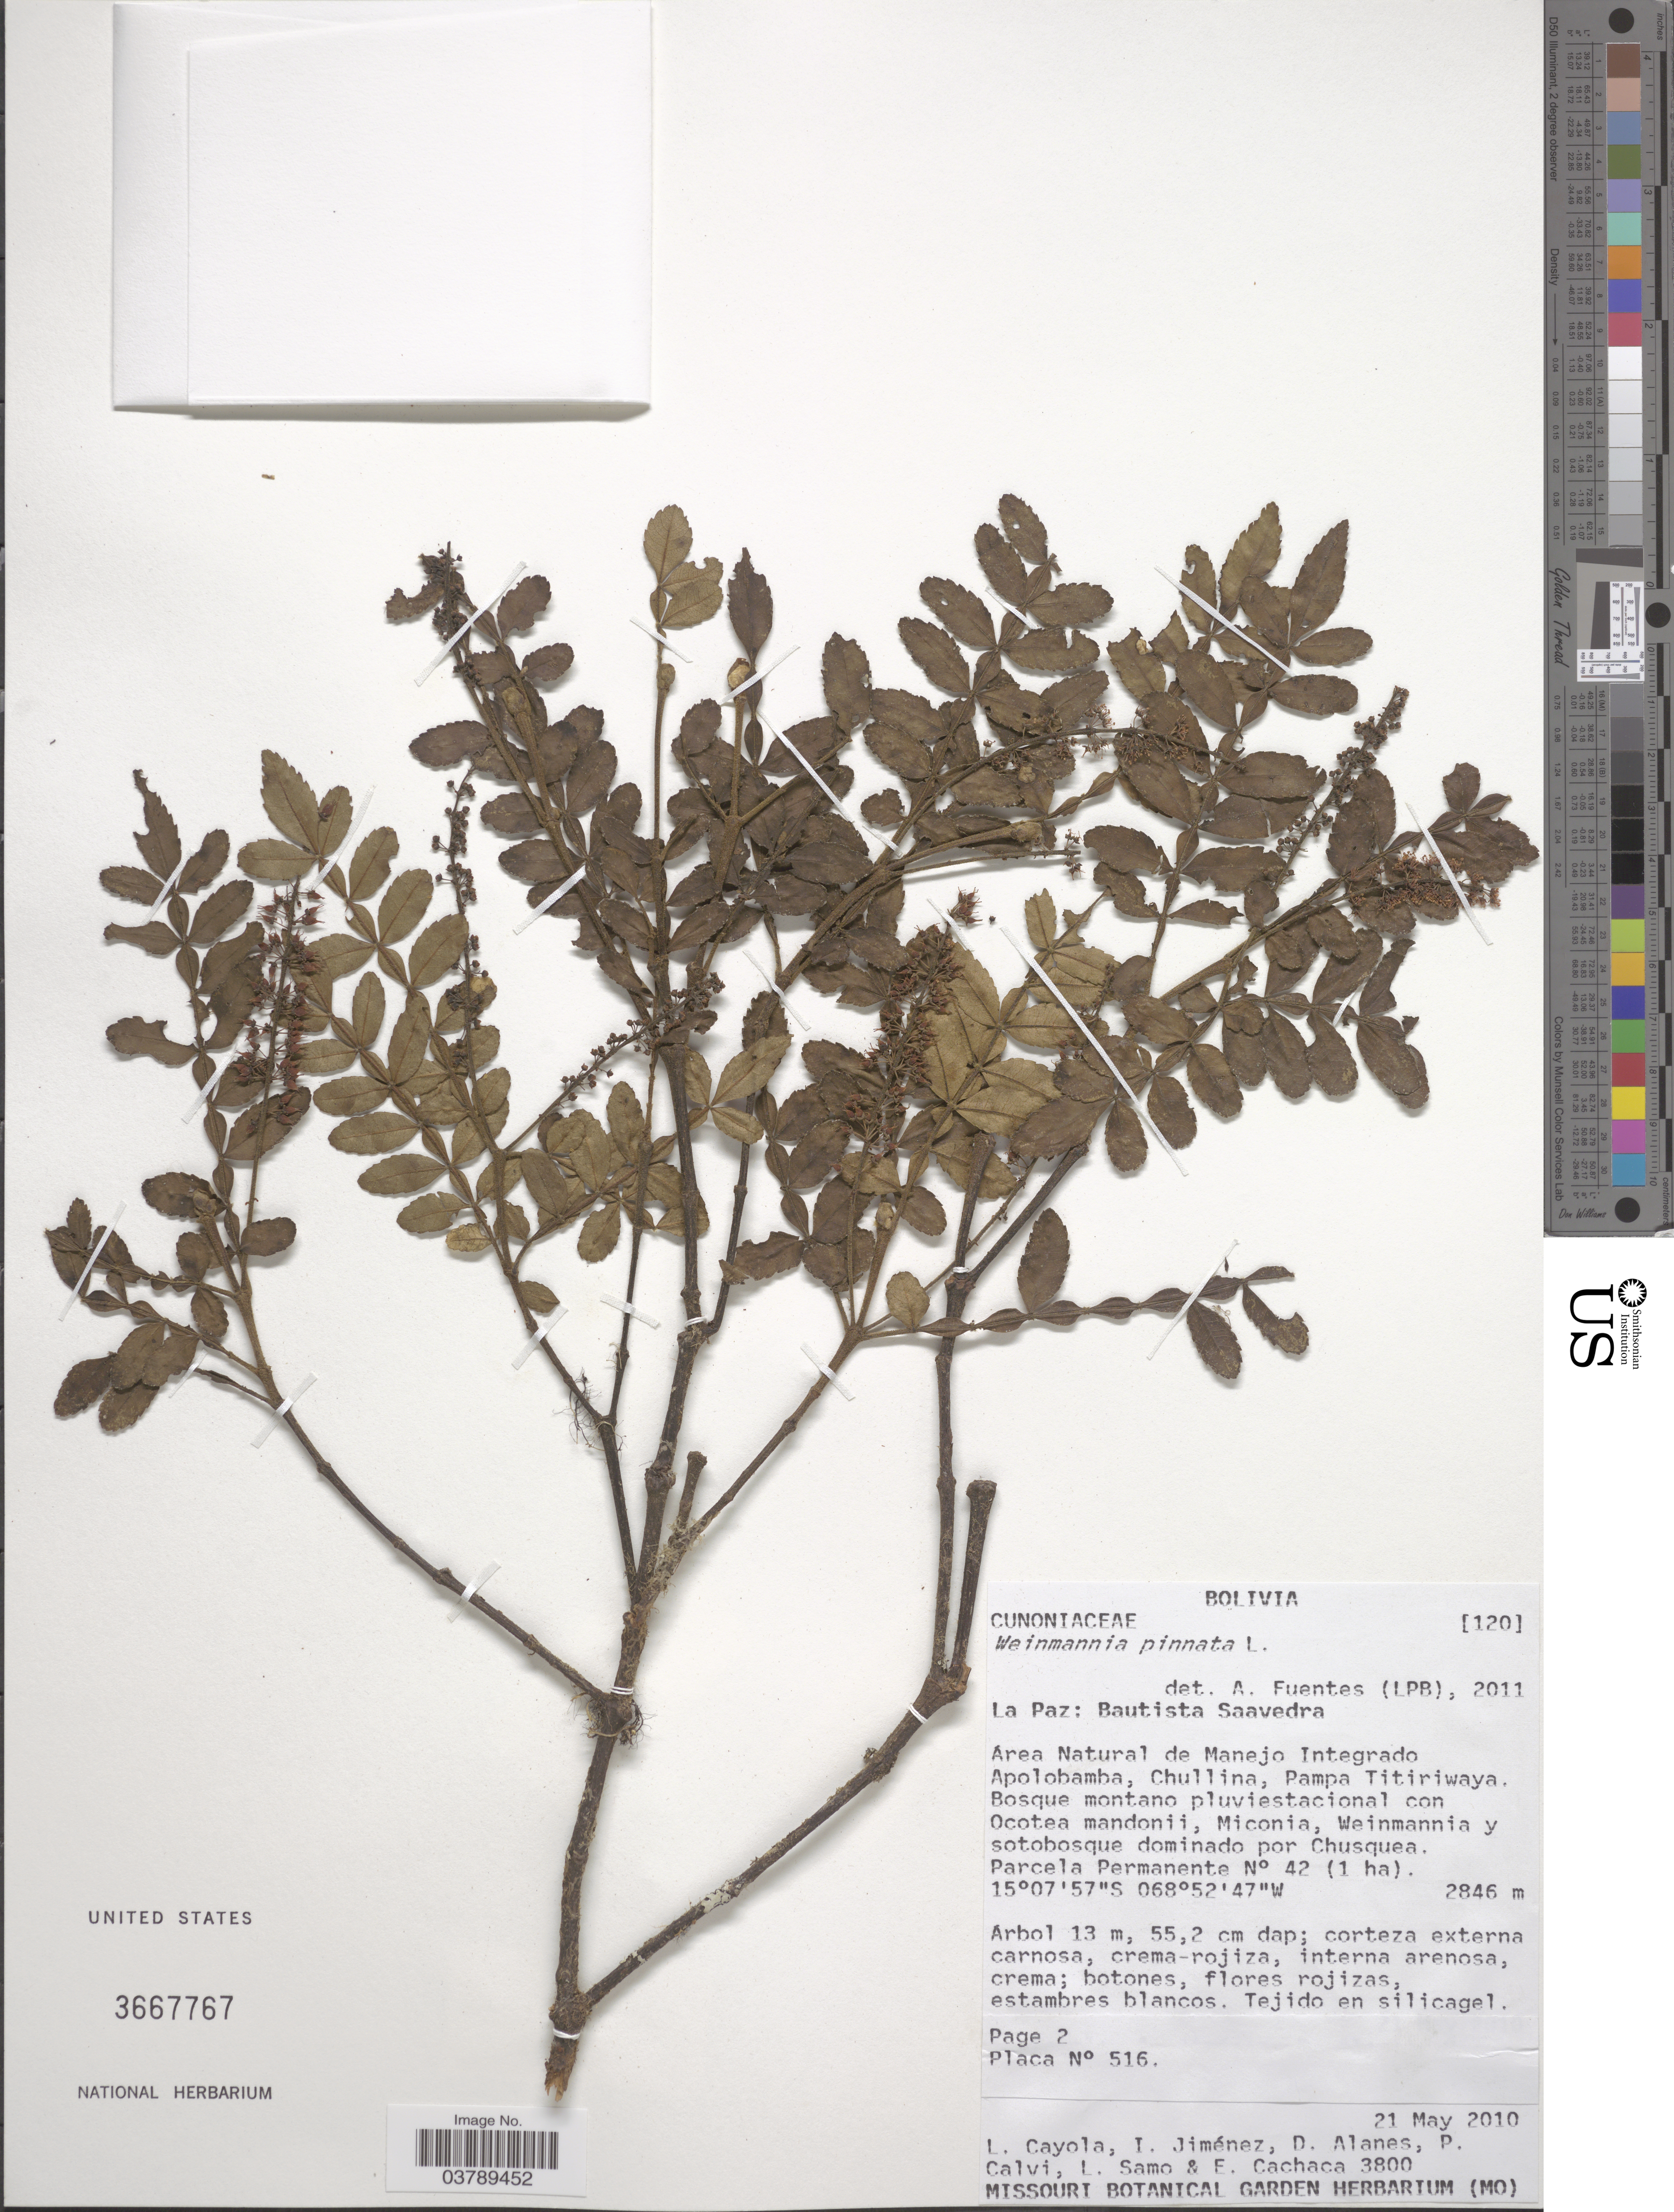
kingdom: Plantae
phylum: Tracheophyta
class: Magnoliopsida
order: Oxalidales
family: Cunoniaceae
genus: Weinmannia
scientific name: Weinmannia pinnata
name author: L.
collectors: L. Cayola, I. Jimenez, D. Alanes, P. Calvi & et al.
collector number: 3800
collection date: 2010-05-21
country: Bolivia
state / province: La Paz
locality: Bautista Saavedra: Area Natural de Manejo Integrado Apolobamba, Chullina, Pampa Titiriwaya.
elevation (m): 2846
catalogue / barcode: US 3667767